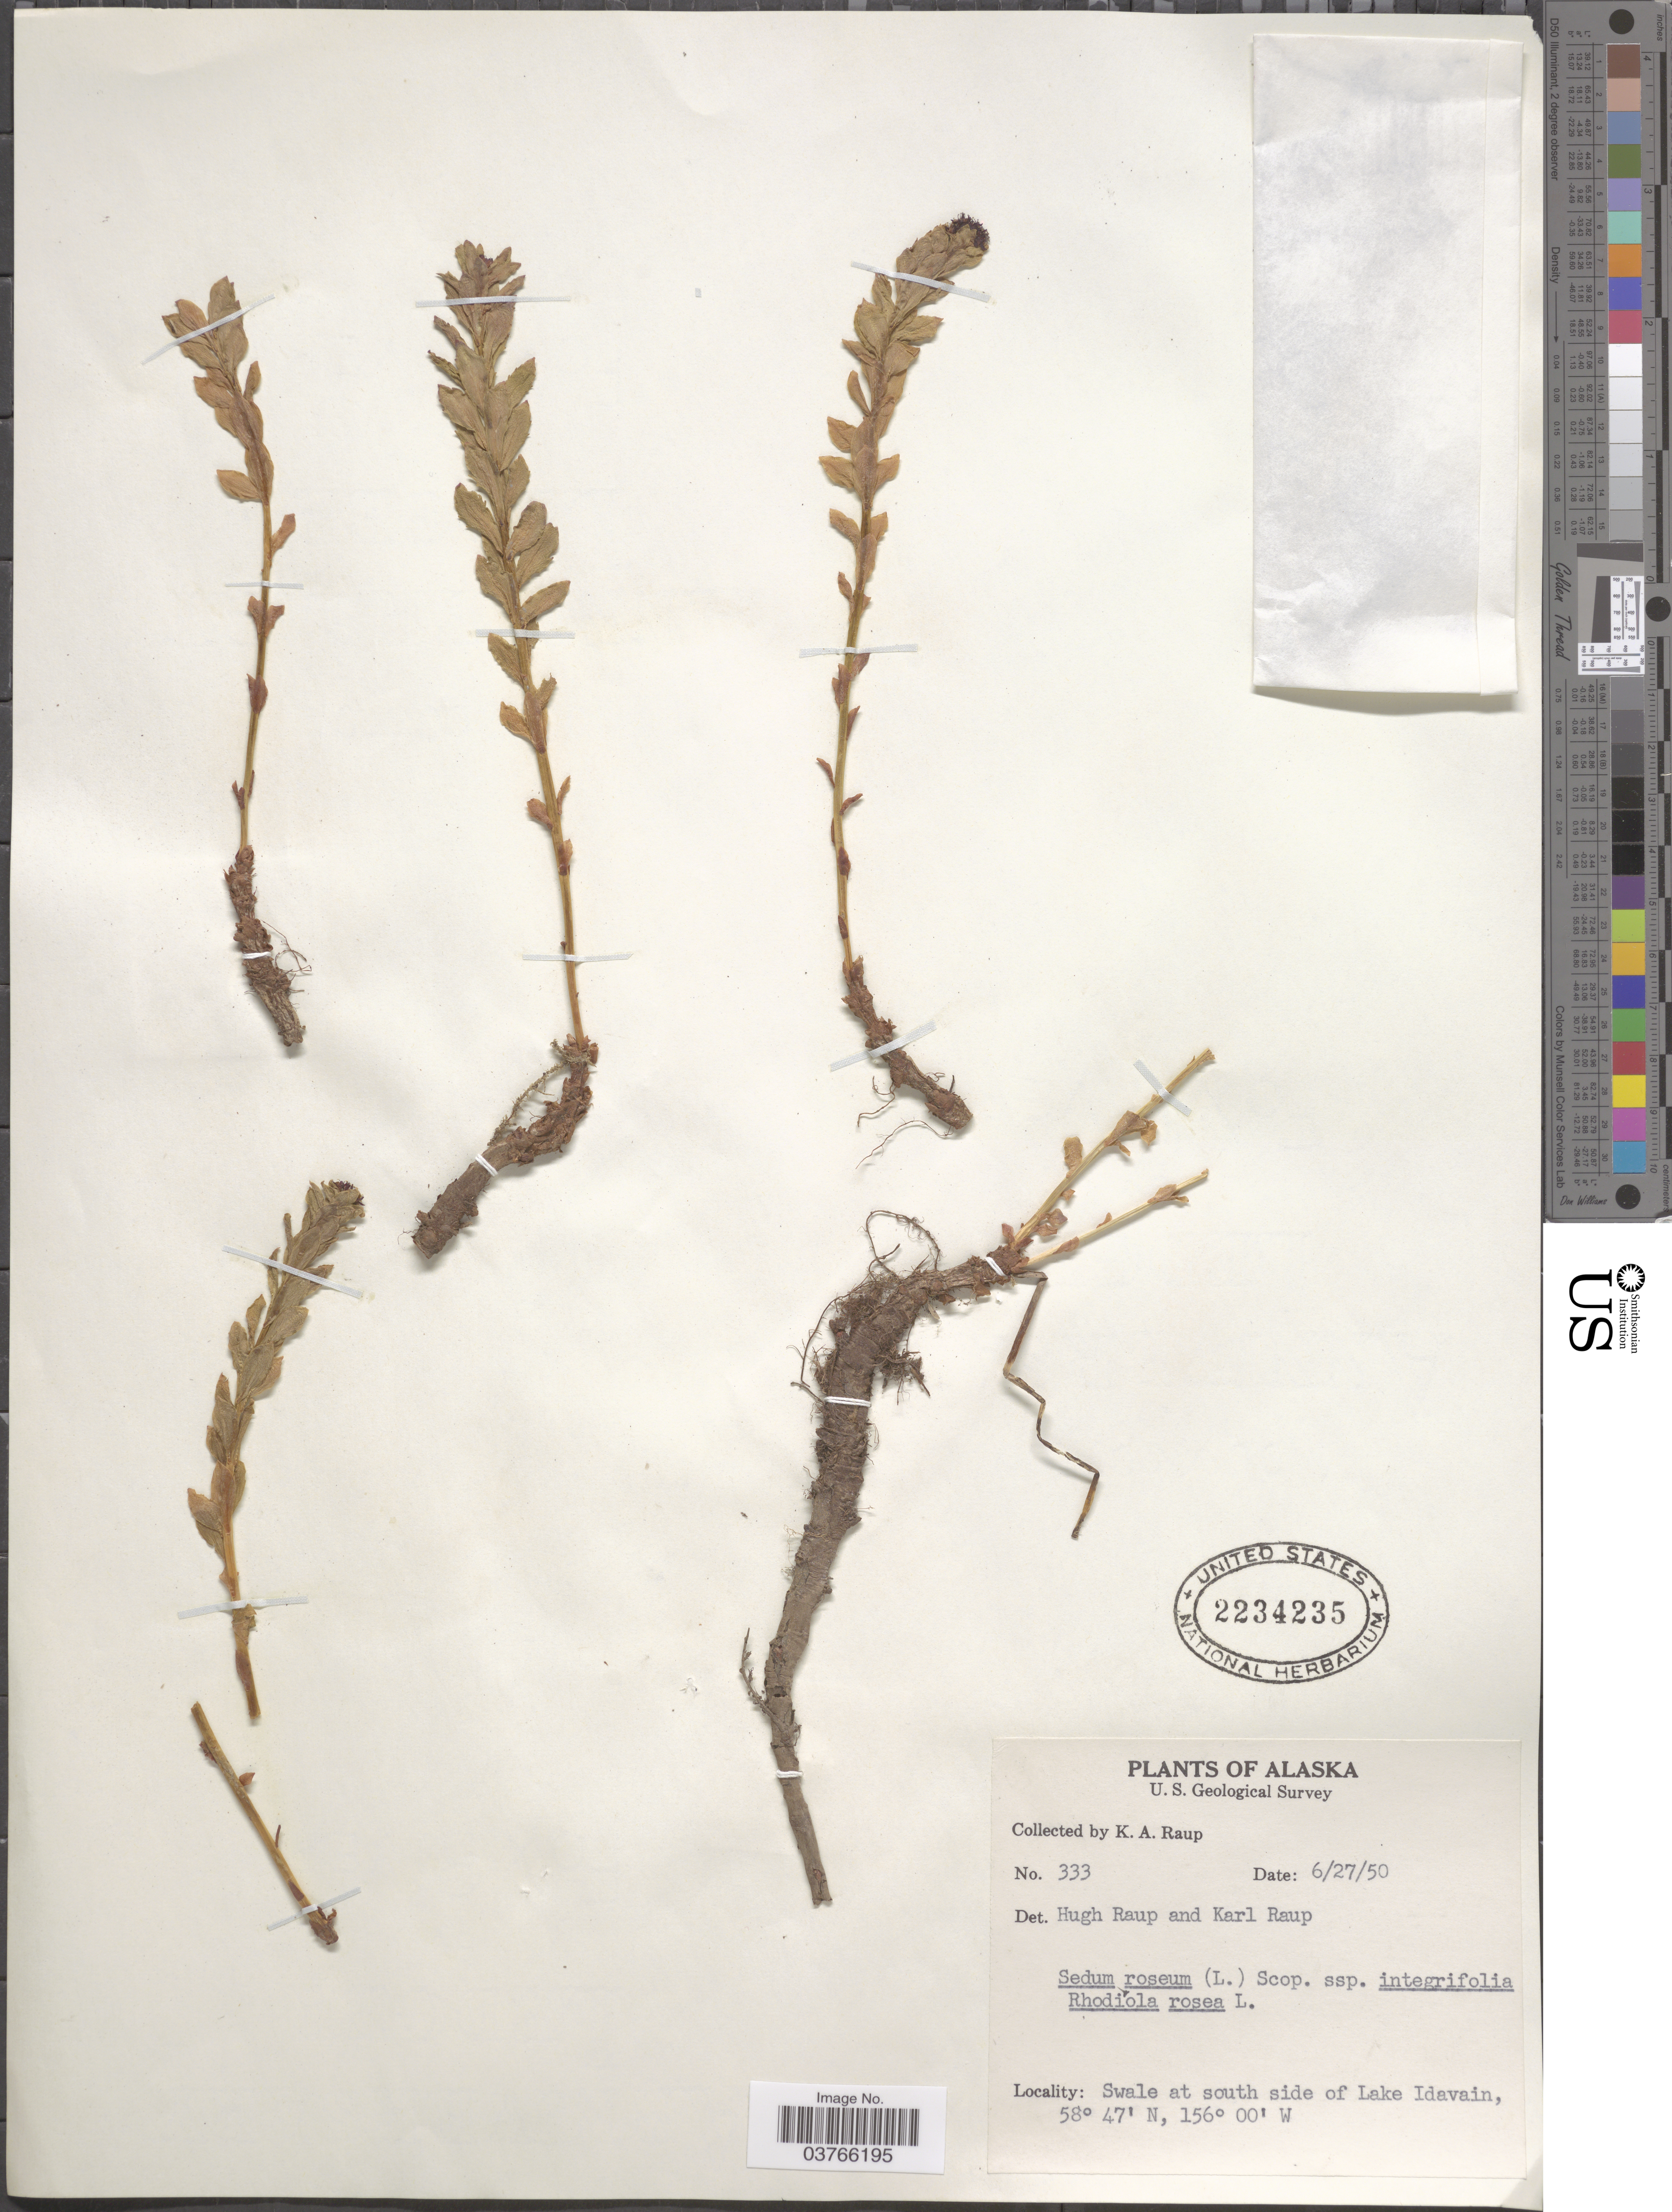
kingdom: Plantae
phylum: Tracheophyta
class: Magnoliopsida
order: Saxifragales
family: Crassulaceae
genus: Rhodiola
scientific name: Rhodiola integrifolia subsp. integrifolia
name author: Raf.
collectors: K. Raup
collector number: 333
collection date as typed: Transcribed d/m/y: 27/6/50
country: United States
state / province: Alaska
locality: Swale at south side of Lake Idavain.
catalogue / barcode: US 2234235